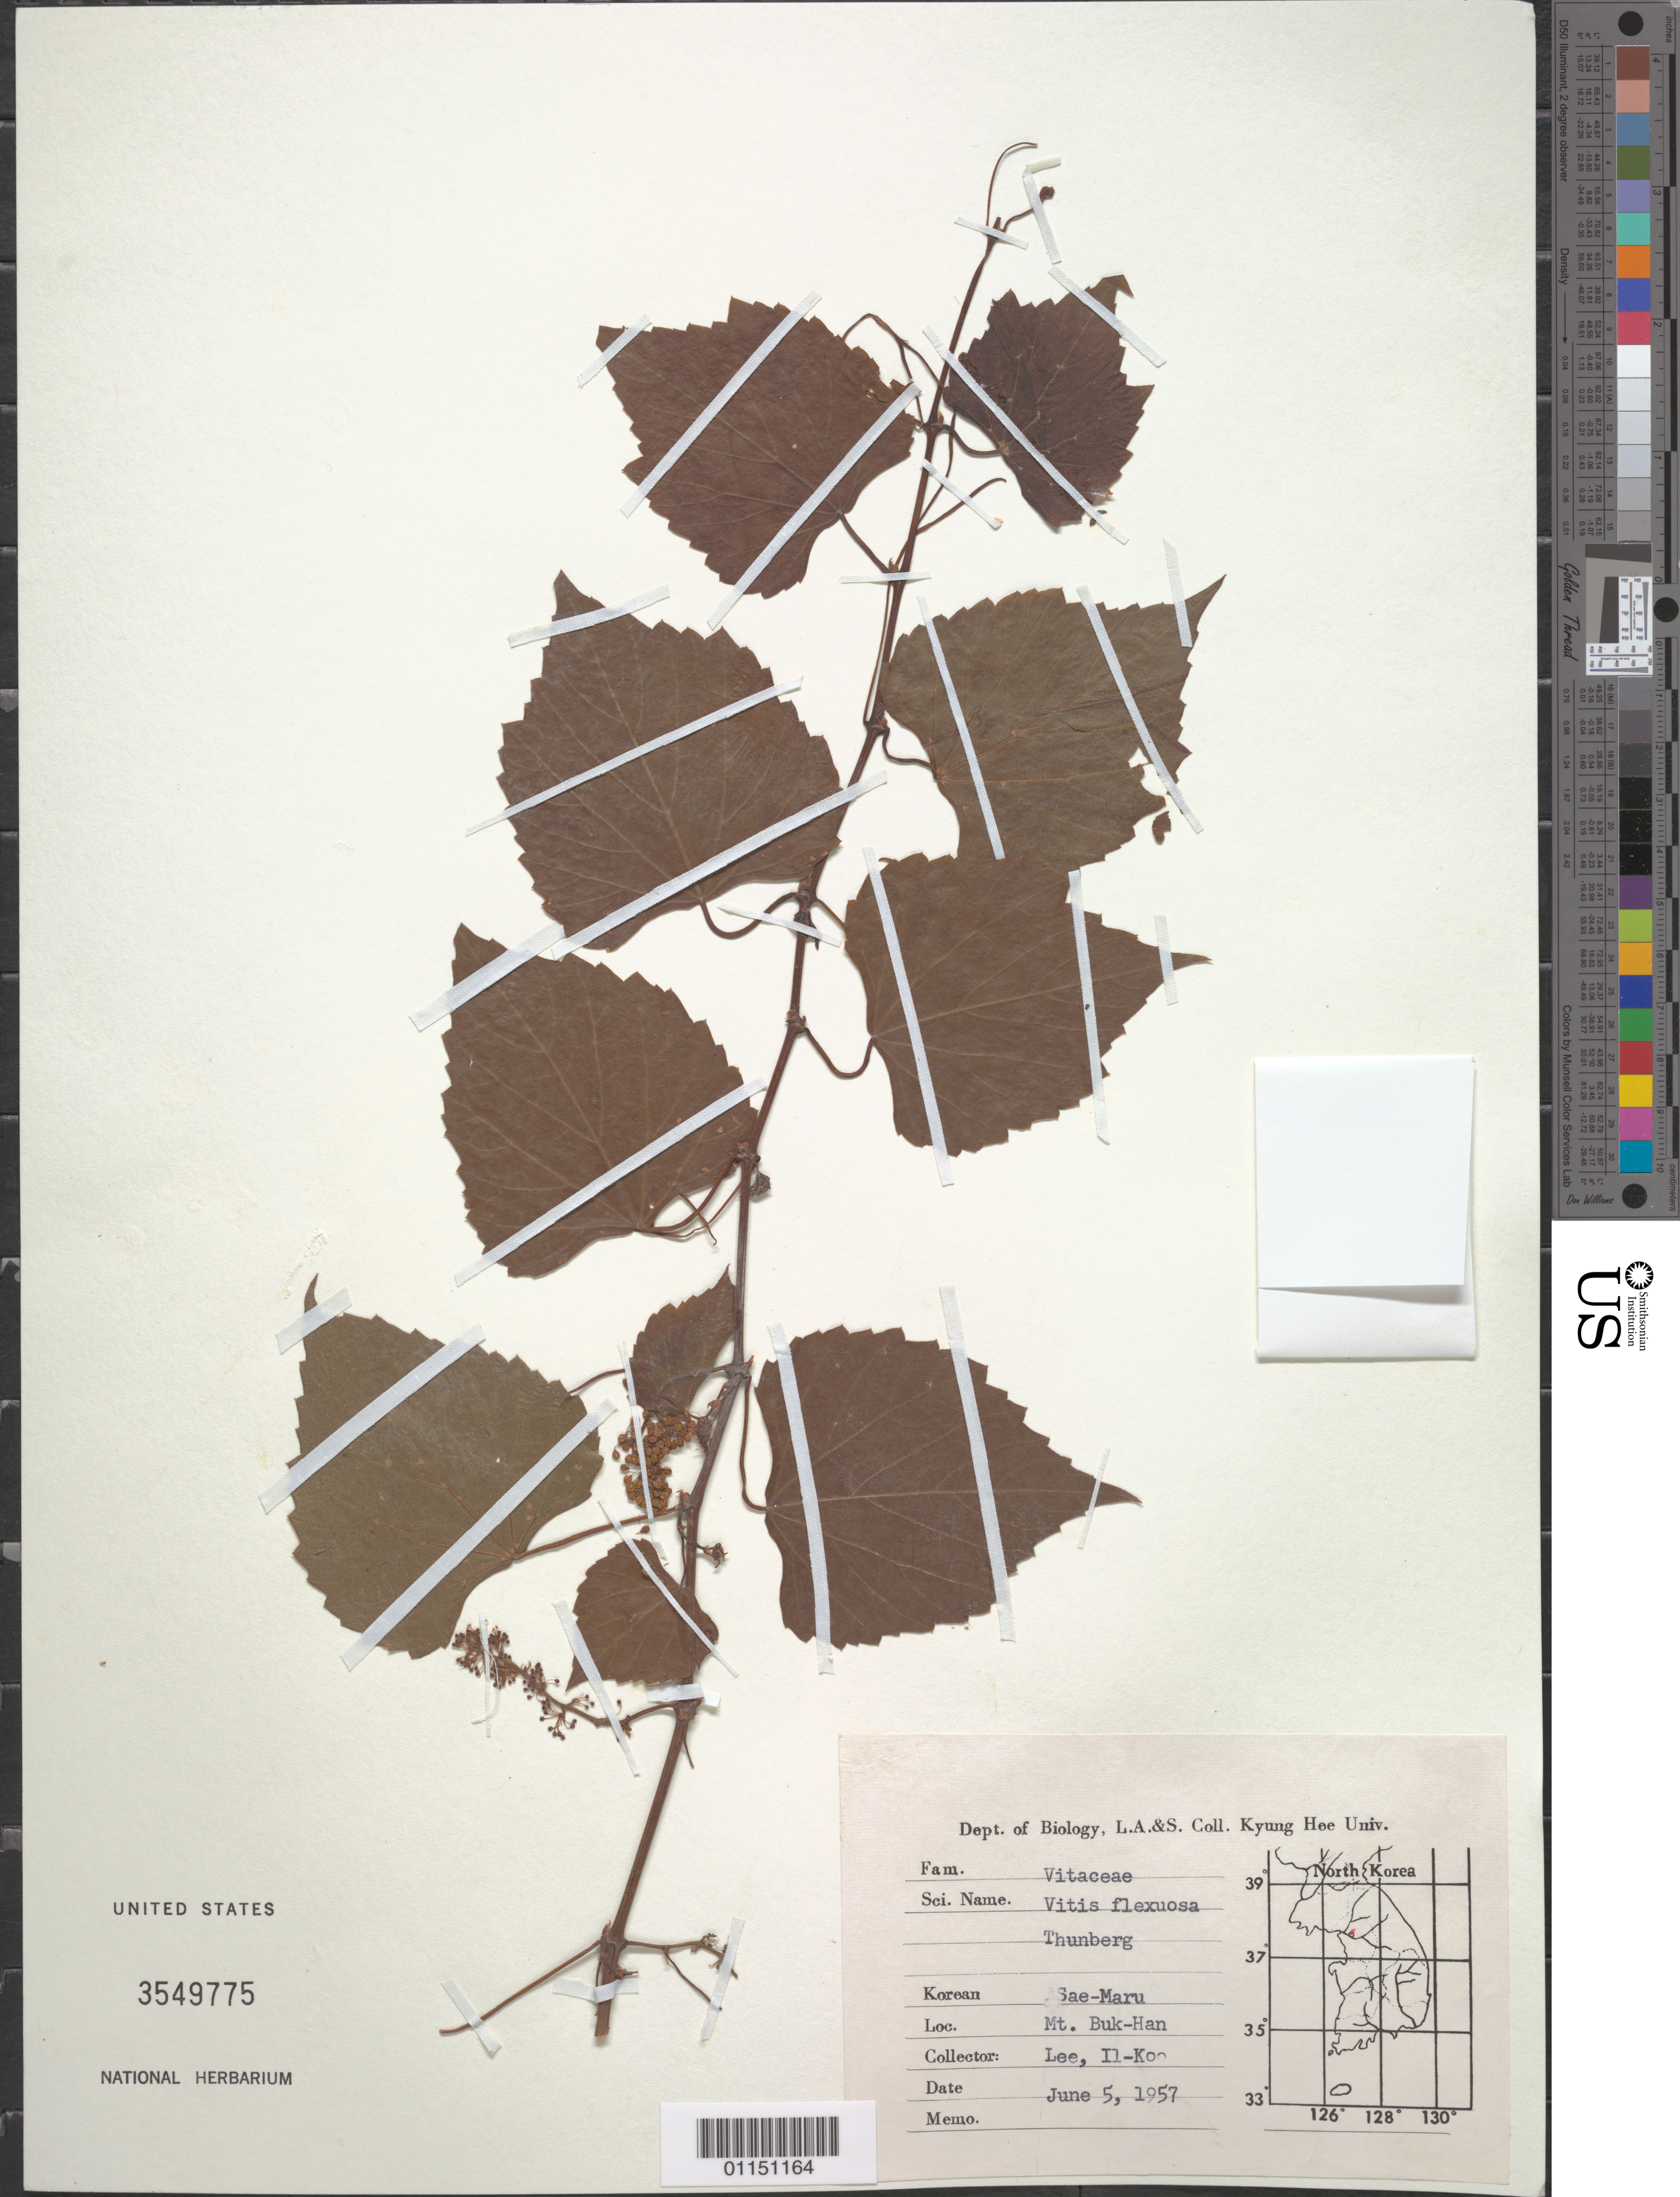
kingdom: Plantae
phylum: Tracheophyta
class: Magnoliopsida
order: Vitales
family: Vitaceae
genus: Vitis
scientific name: Vitis flexuosa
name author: Thunb.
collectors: I. Lee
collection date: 1957-06-05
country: North Korea / South Korea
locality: Mt Buk-Han.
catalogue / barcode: US 3549775